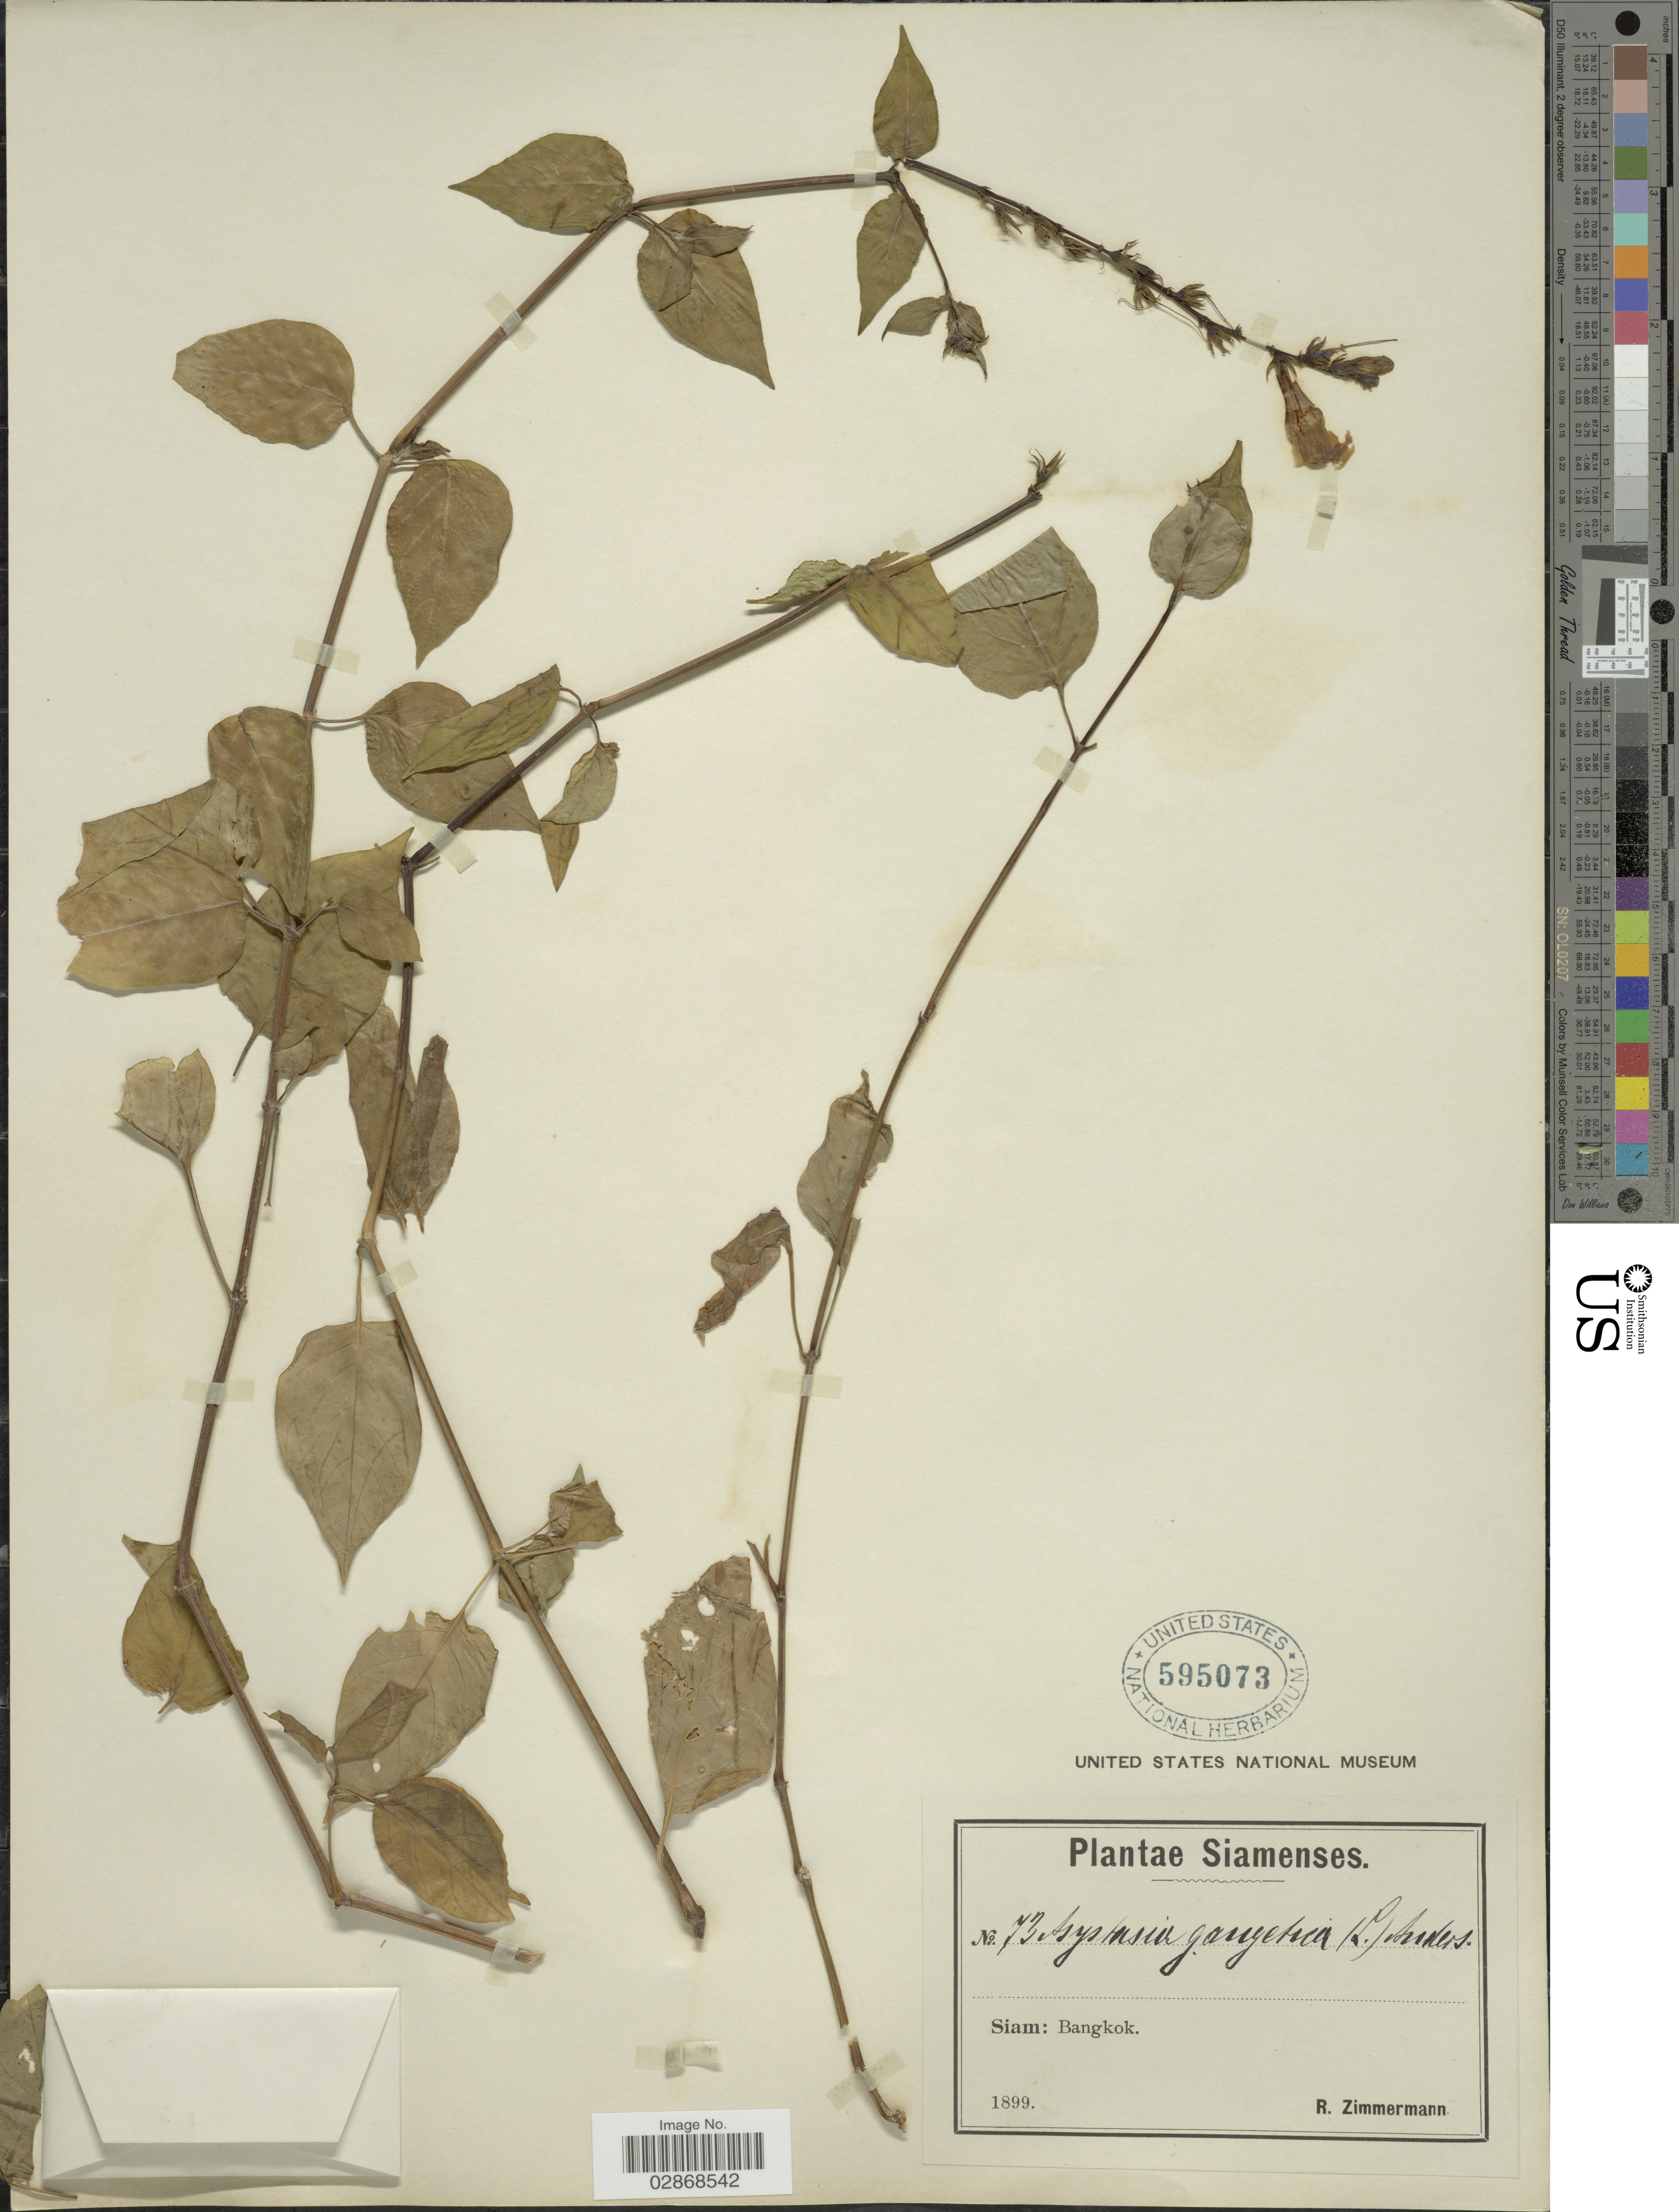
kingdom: Plantae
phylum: Tracheophyta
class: Magnoliopsida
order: Lamiales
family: Acanthaceae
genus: Asystasia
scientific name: Asystasia gangetica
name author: (L.) T. Anderson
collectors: R. Zimmermann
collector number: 73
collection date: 1899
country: Thailand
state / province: Bangkok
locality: Siam.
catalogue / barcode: US 595073